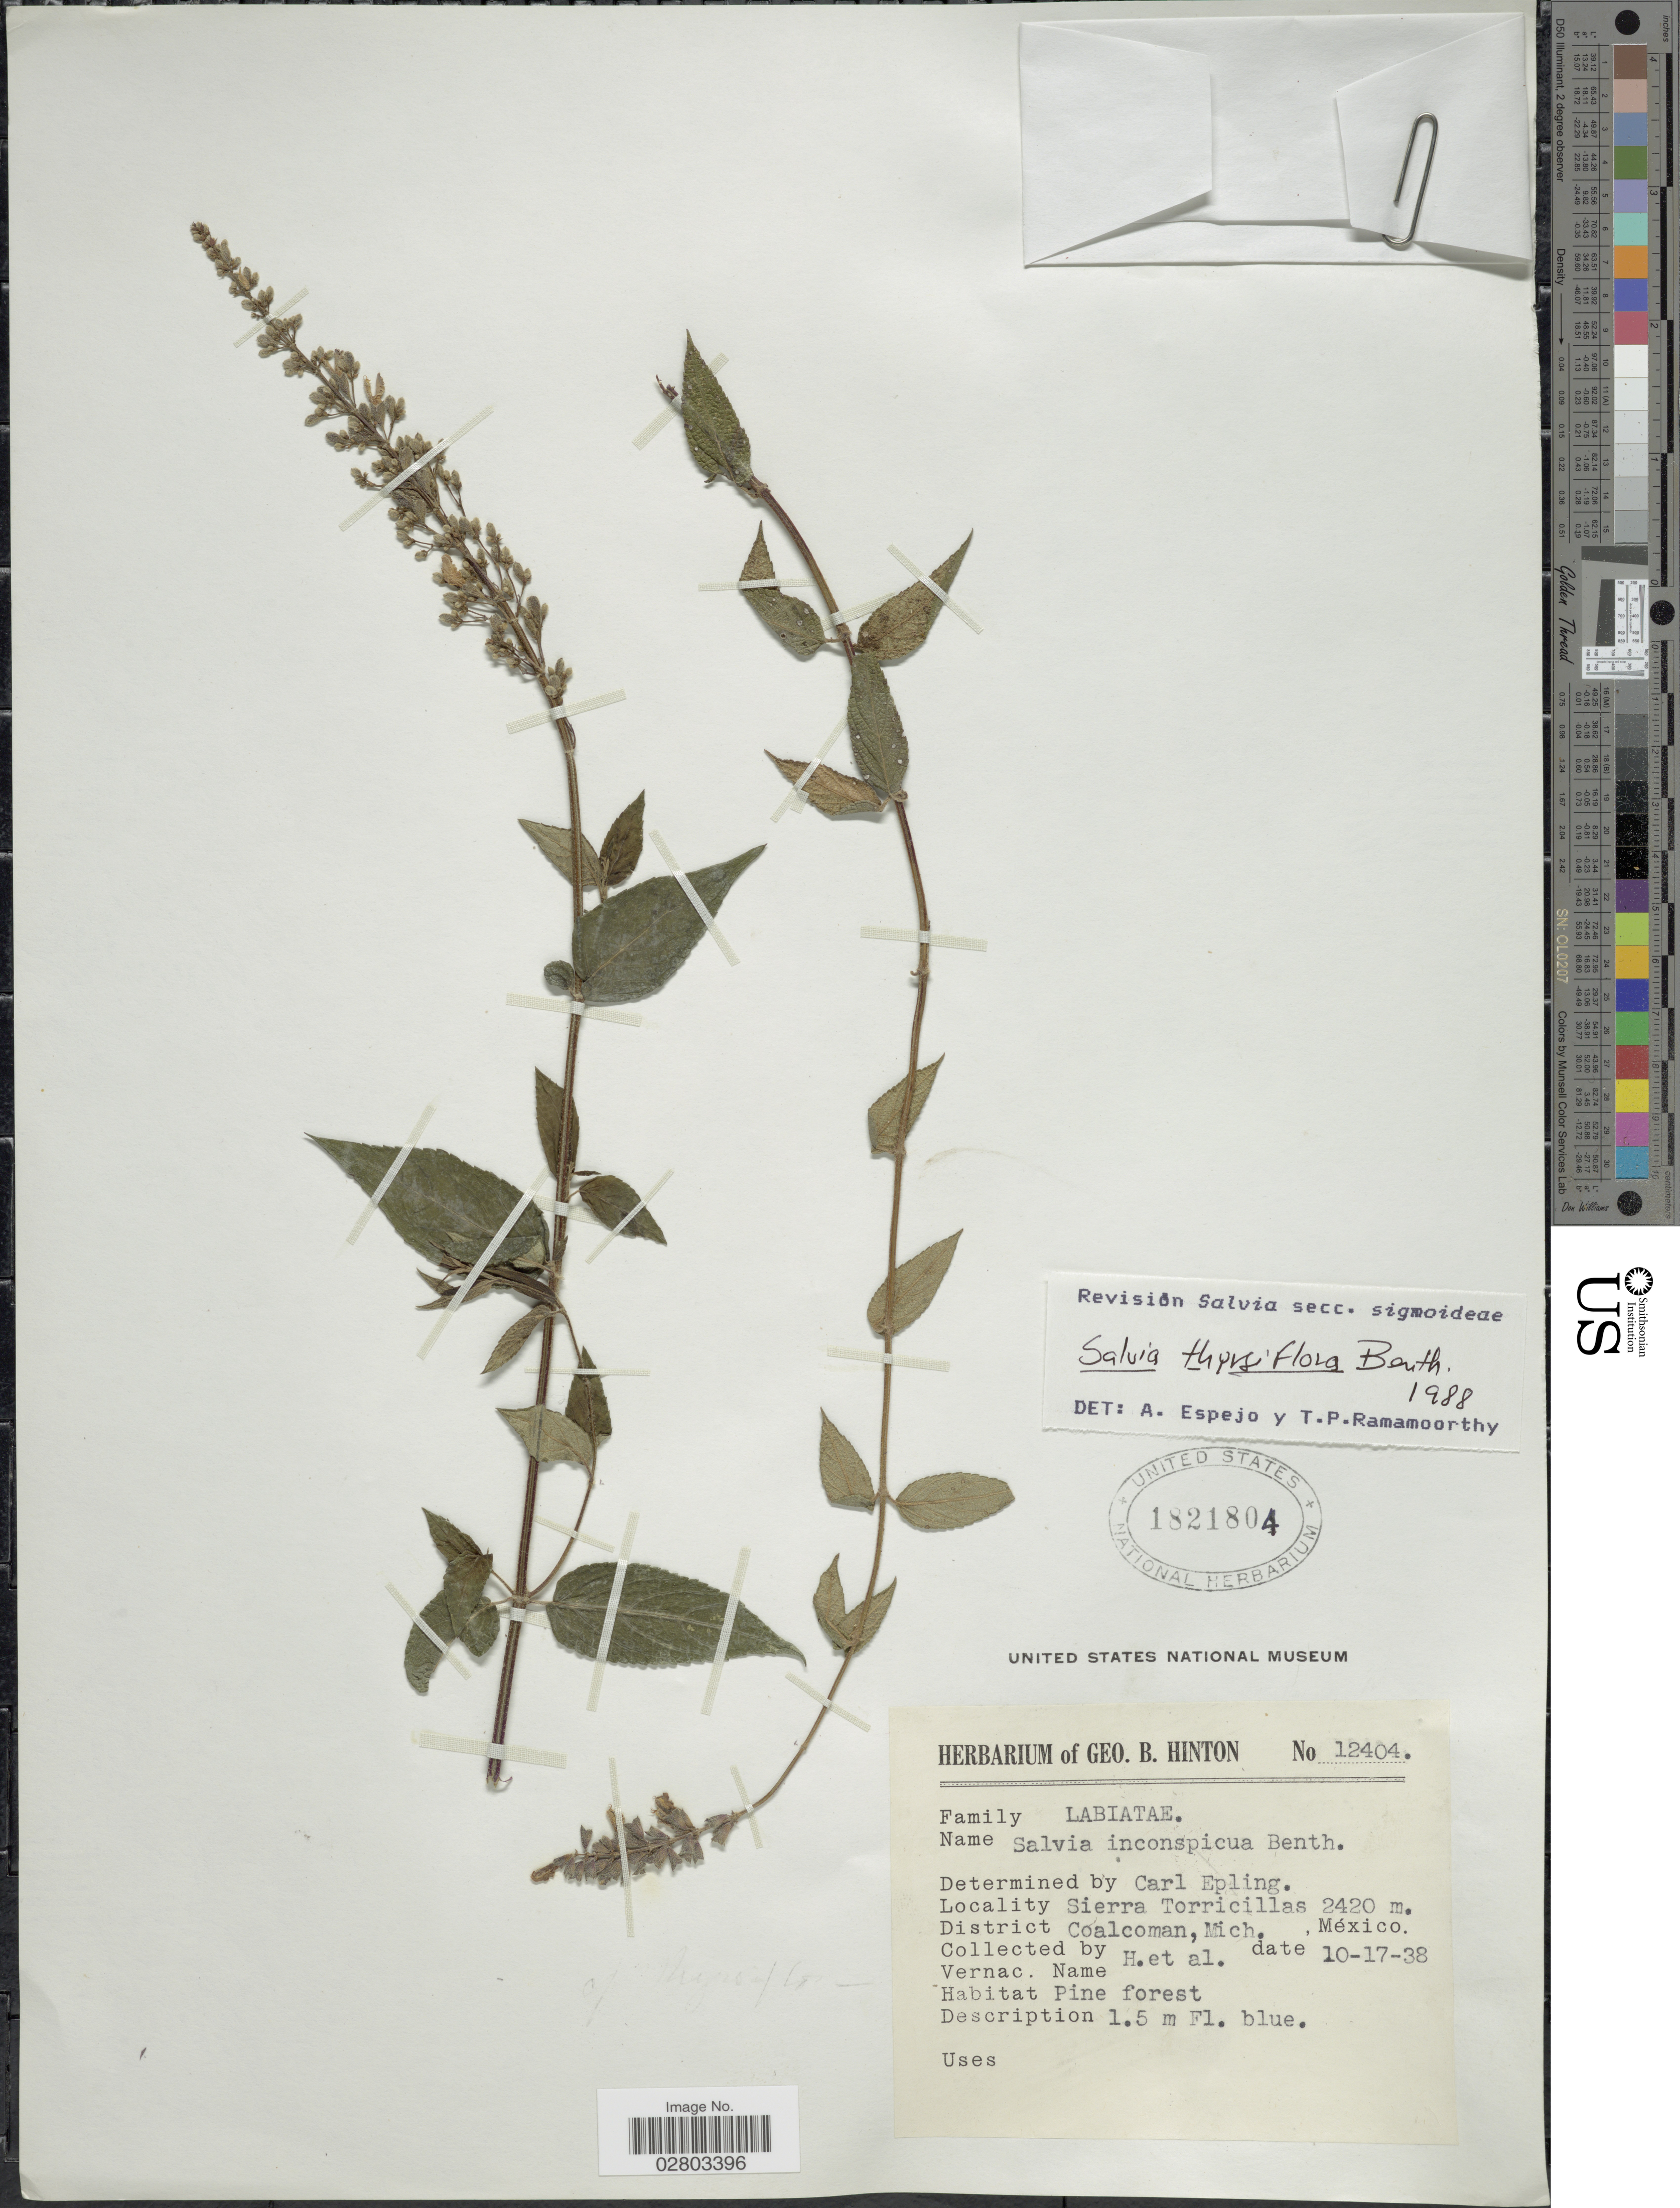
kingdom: Plantae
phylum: Tracheophyta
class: Magnoliopsida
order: Lamiales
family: Lamiaceae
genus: Salvia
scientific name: Salvia thyrsiflora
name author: Benth.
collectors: G. B. Hinton & et al.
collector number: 12404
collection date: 1938-10-17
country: Mexico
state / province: Michoacán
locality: Sierra Torricillas, District Coalcoman, Mich.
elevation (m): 2420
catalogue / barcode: US 1821804